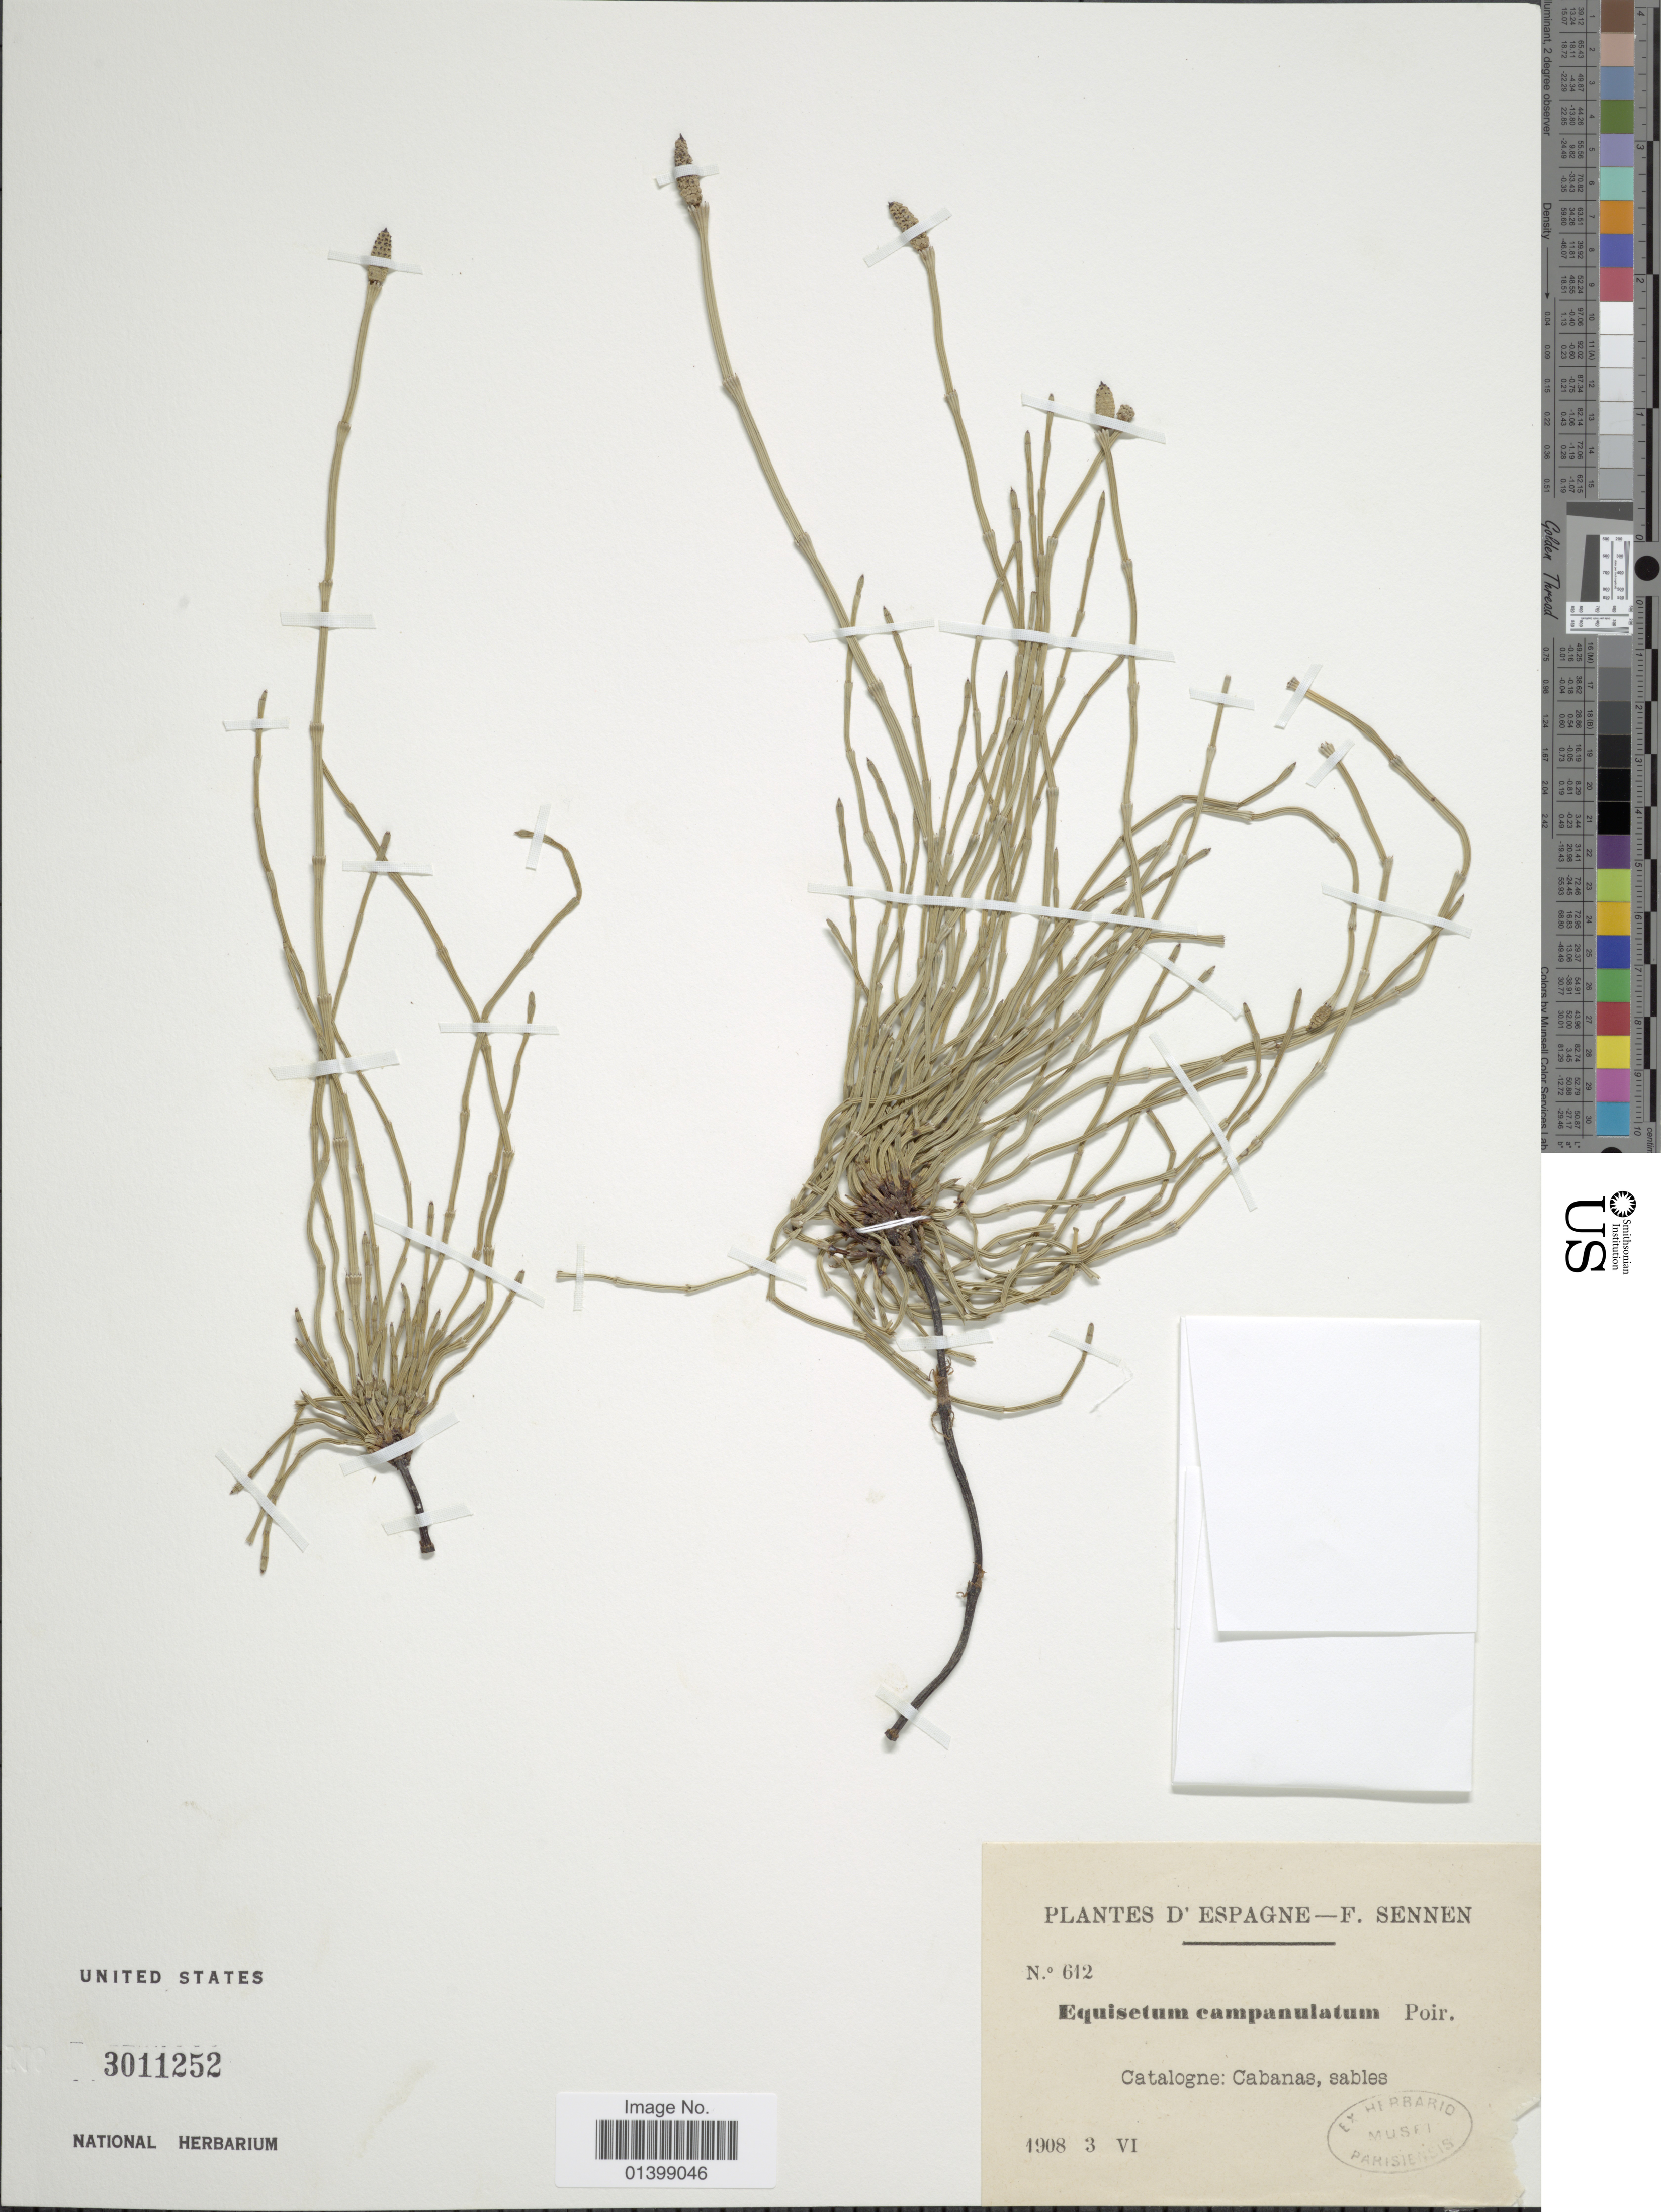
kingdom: Plantae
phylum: Tracheophyta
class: Polypodiopsida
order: Equisetales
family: Equisetaceae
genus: Equisetum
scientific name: Equisetum ramosissimum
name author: Desf.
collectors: E. Sennen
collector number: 612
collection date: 1908-06-03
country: Spain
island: Canary Is.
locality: Catalogne: Cabanas, sables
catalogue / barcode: US 3011252